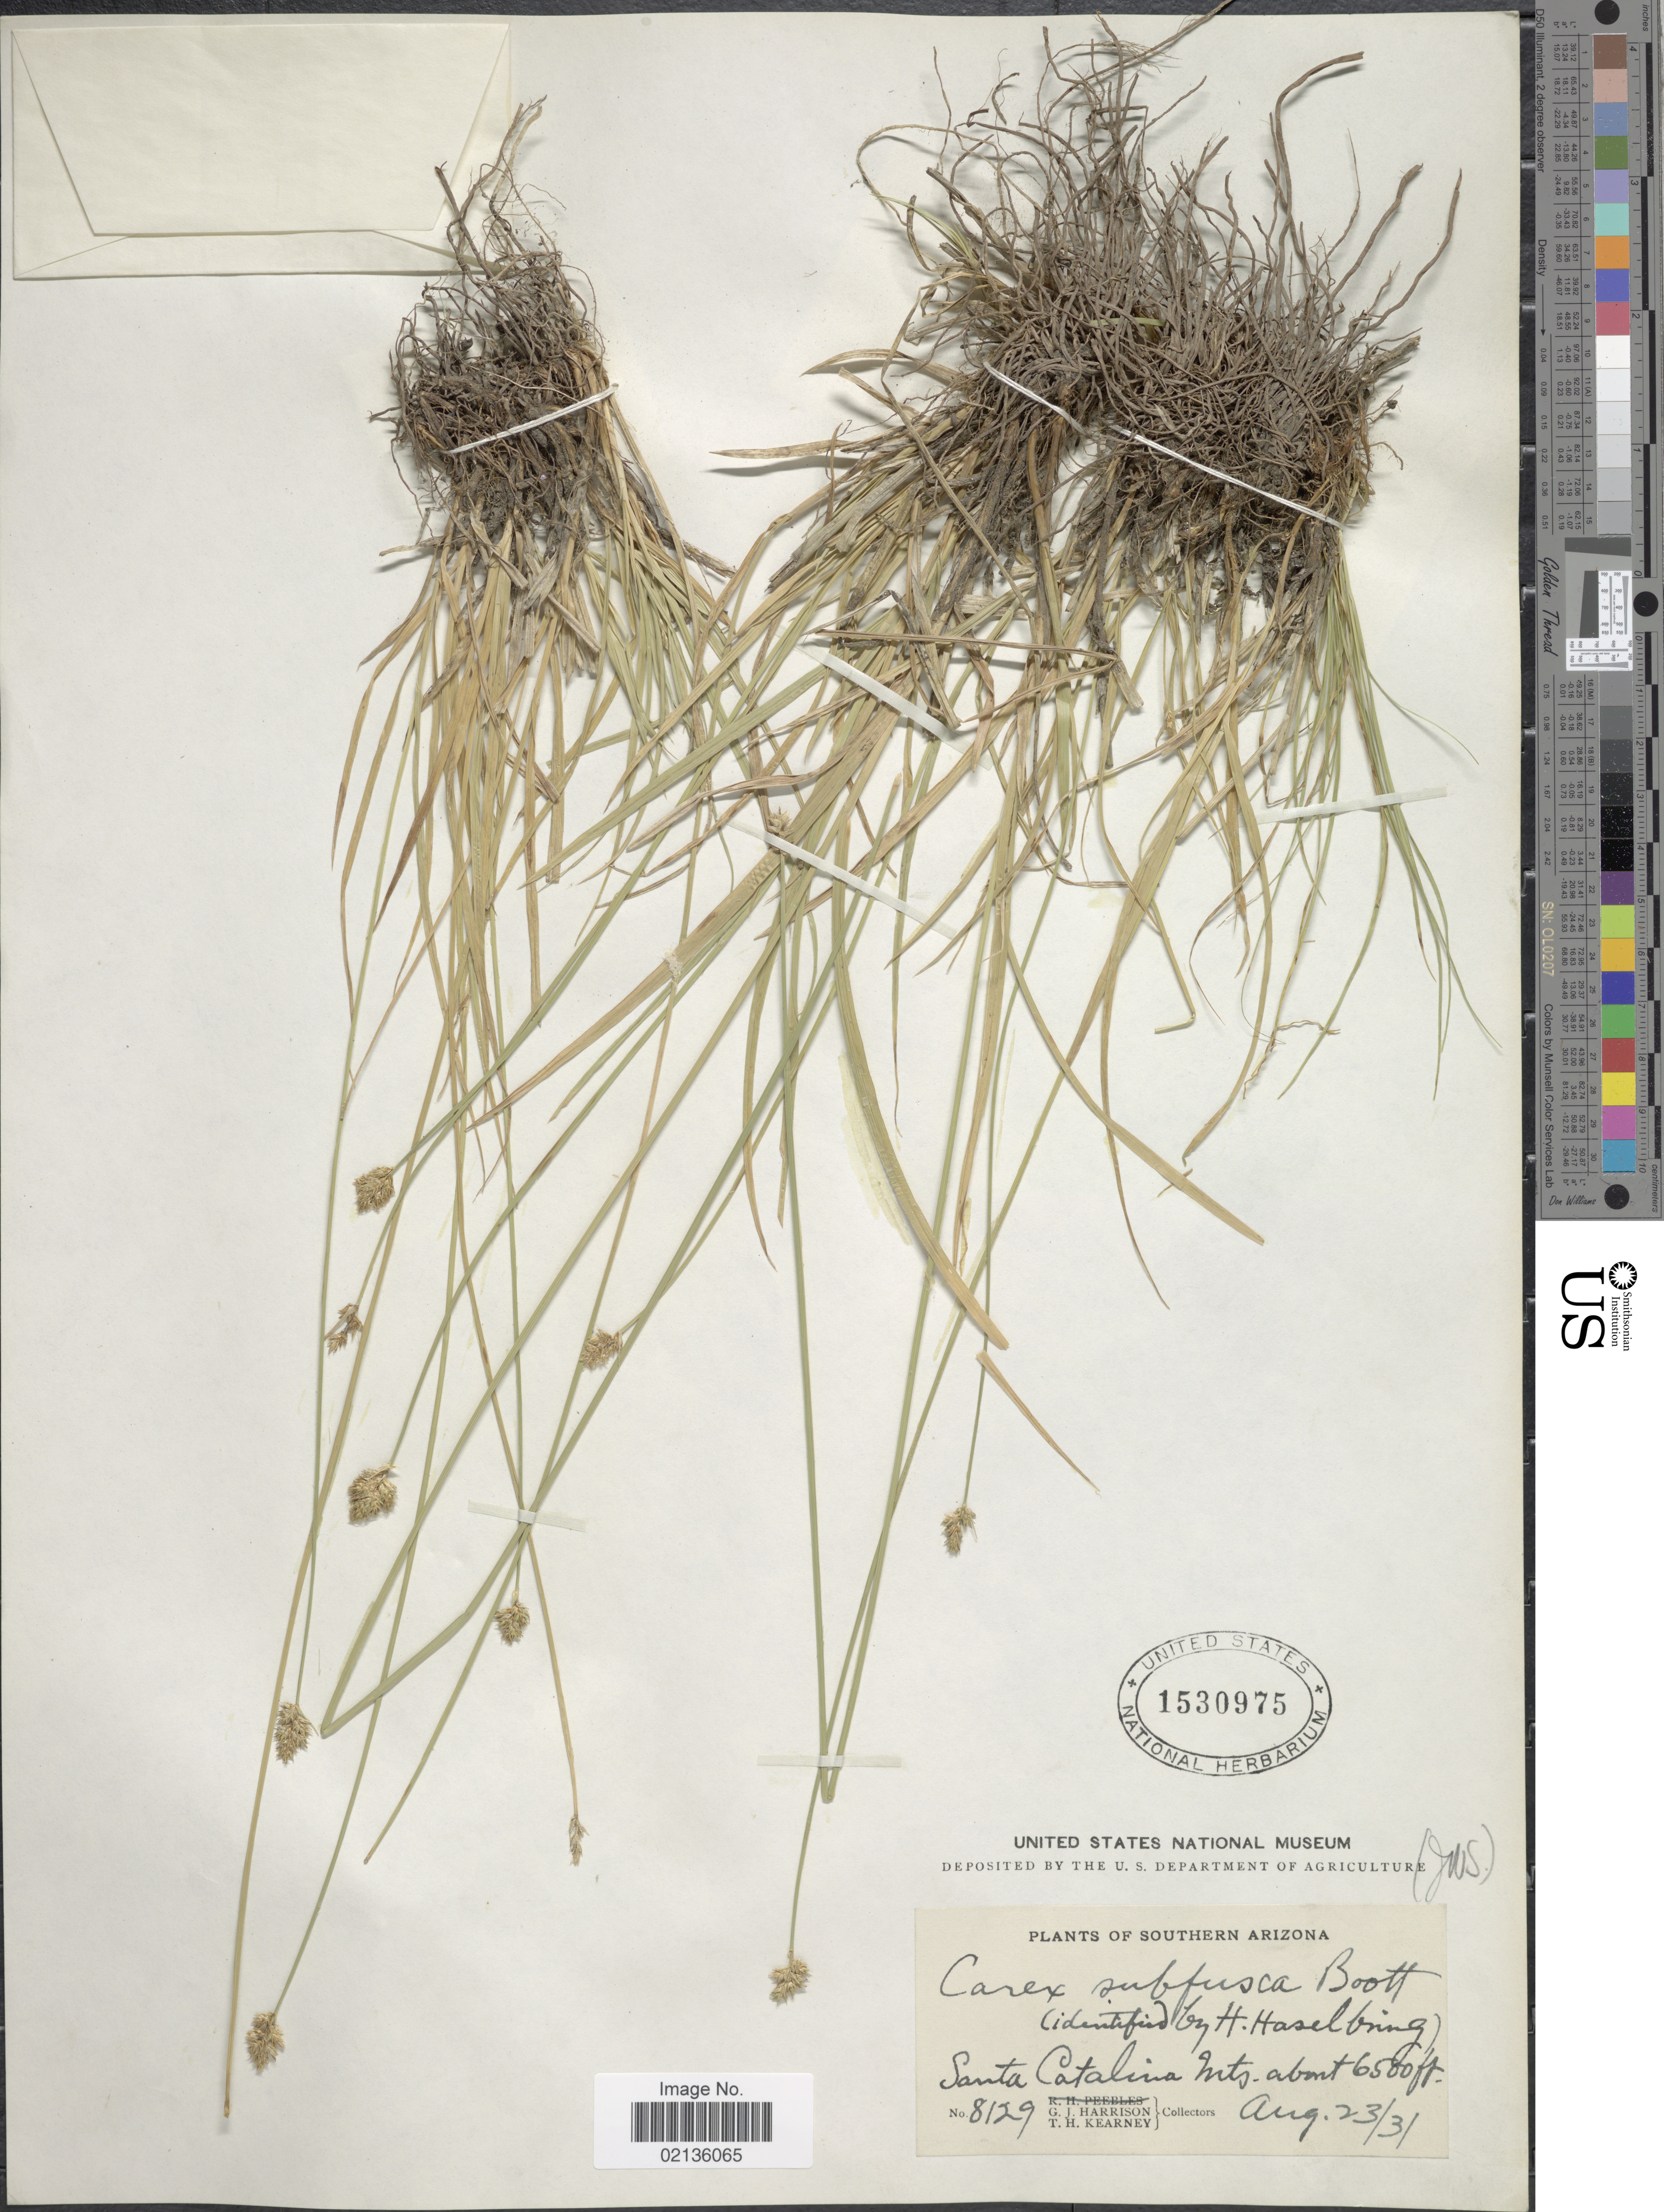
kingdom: Plantae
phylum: Tracheophyta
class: Liliopsida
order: Poales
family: Cyperaceae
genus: Carex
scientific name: Carex subfusca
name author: W. Boott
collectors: G. J. Harrison & T. H. Kearney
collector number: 8129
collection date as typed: Transcribed d/m/y: 23/8/31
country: United States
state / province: Arizona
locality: Southern Arizona, Santa Catalina Mts.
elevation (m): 1981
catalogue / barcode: US 1530975